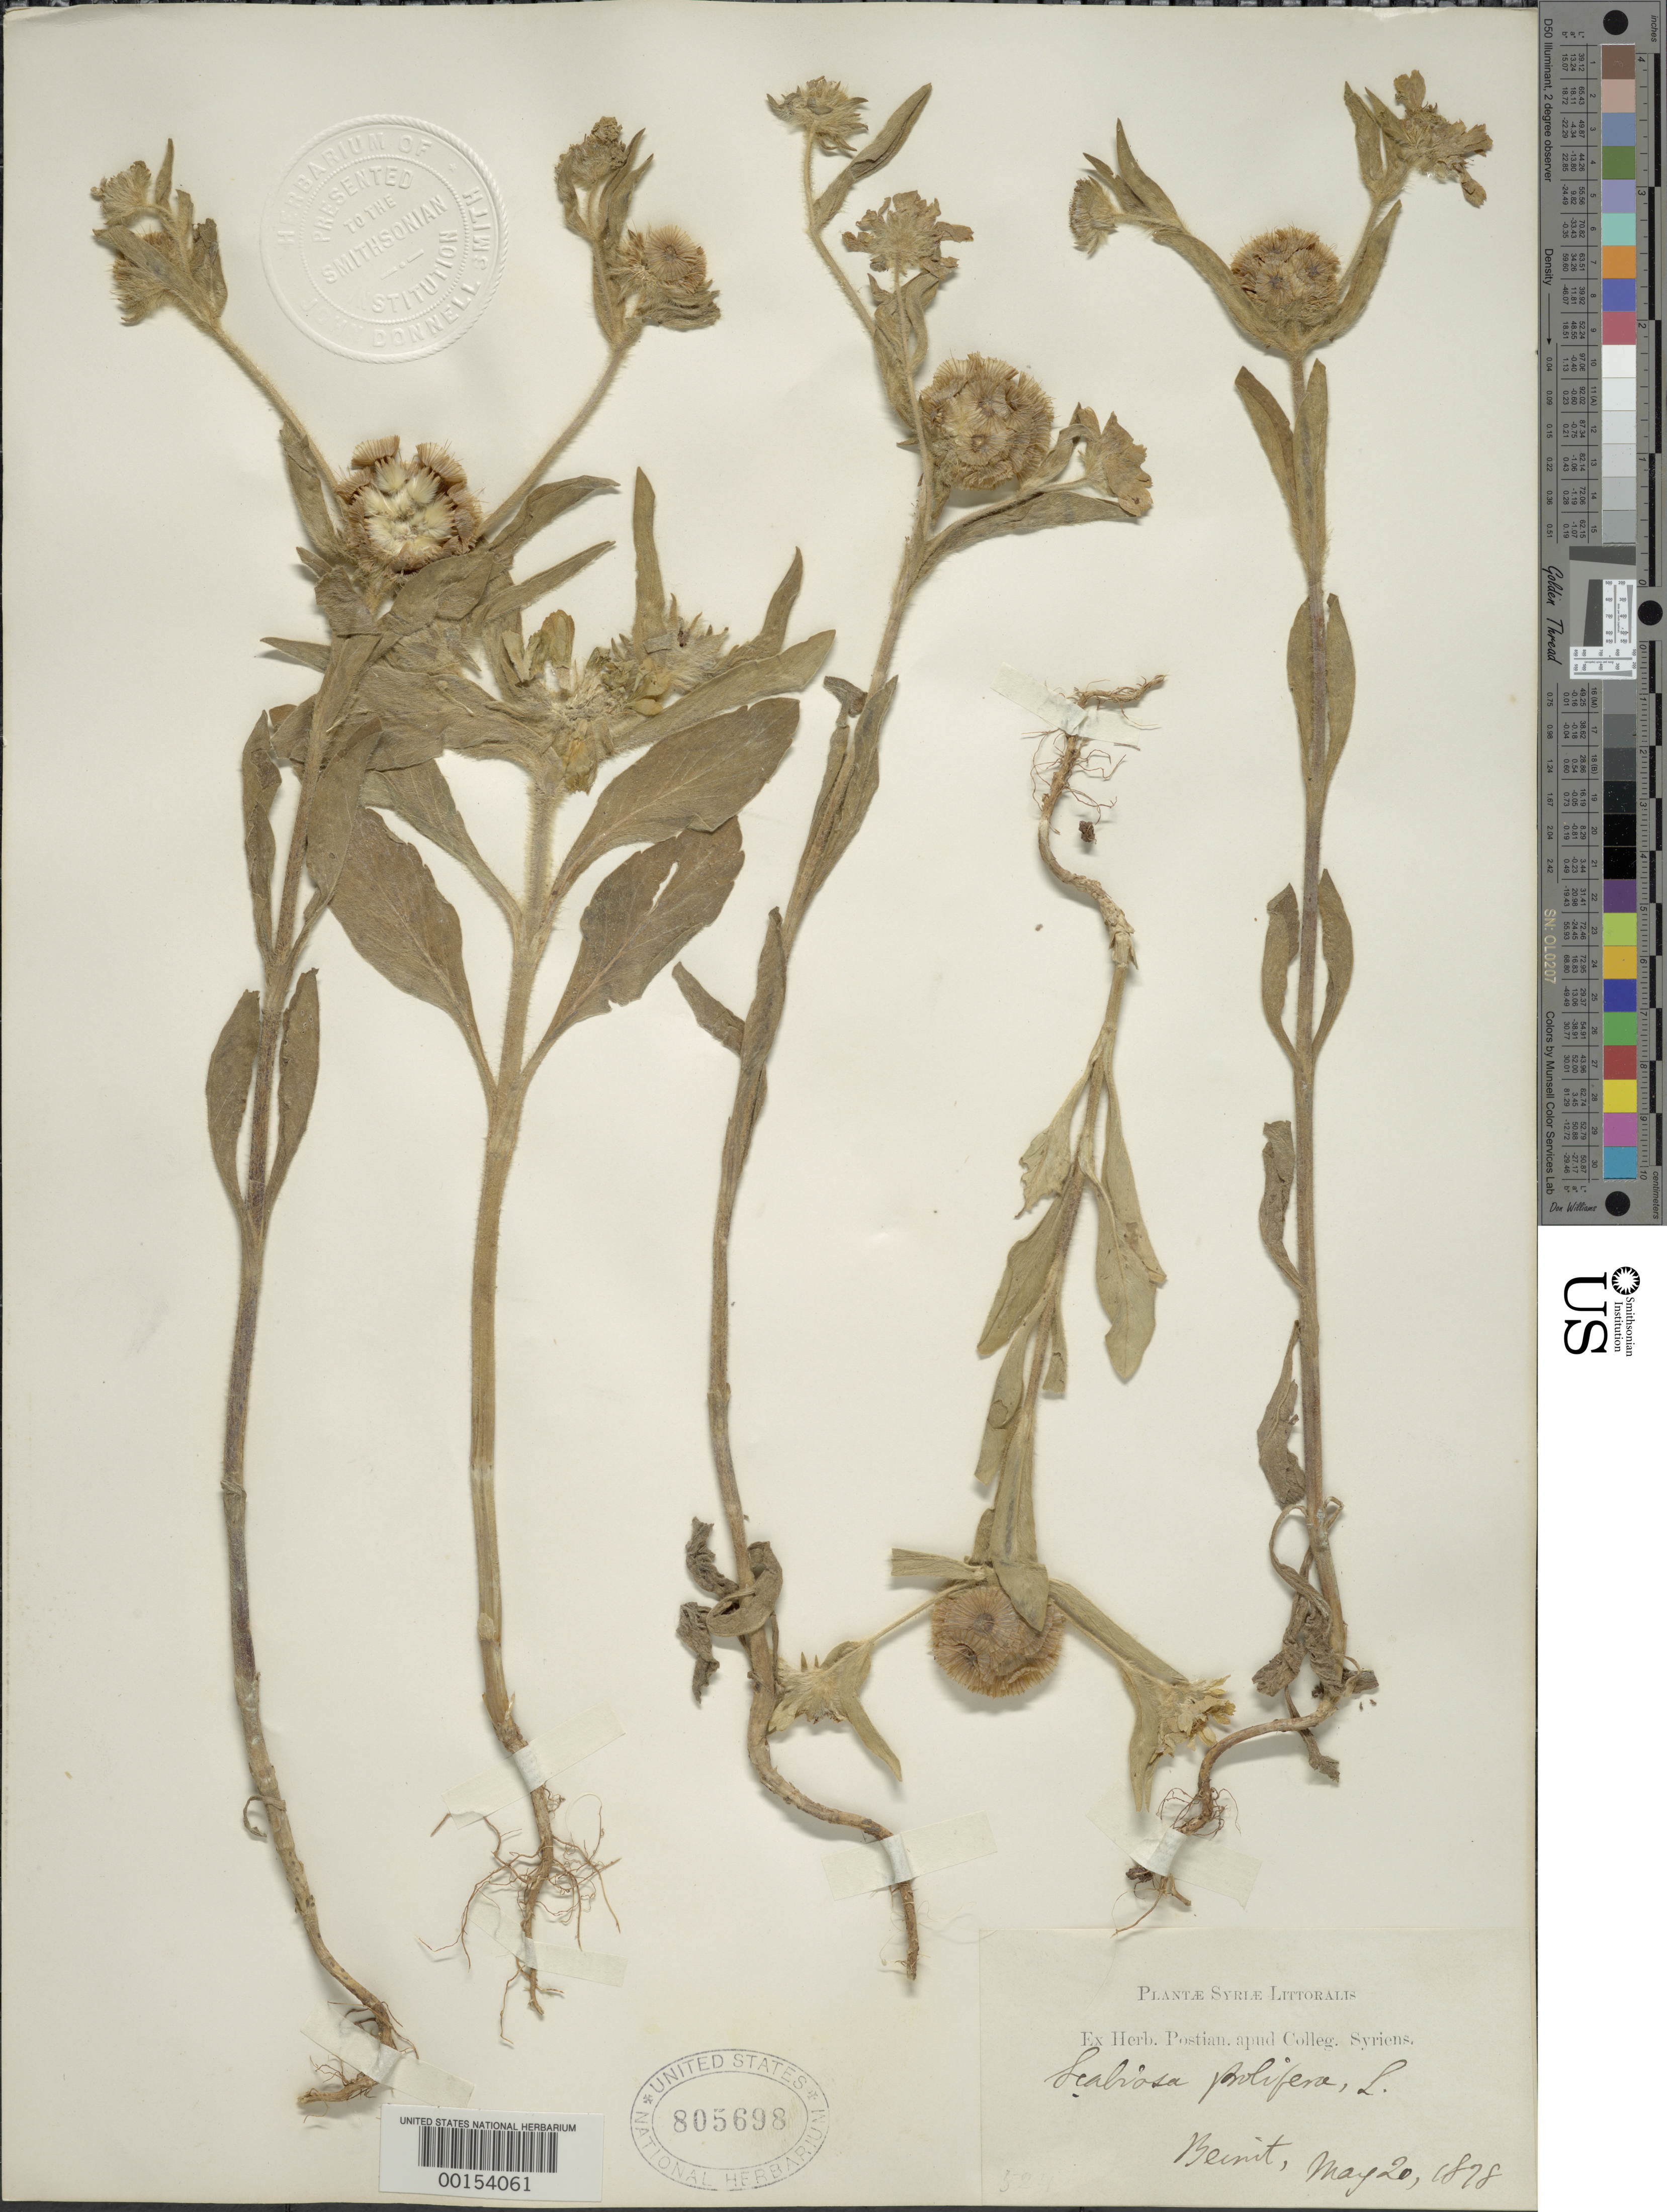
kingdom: Plantae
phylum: Tracheophyta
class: Magnoliopsida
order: Dipsacales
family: Caprifoliaceae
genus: Scabiosa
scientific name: Scabiosa prolifera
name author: L.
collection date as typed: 20 May 1878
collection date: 1878-05-20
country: Lebanon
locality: Beirut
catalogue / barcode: US 805698